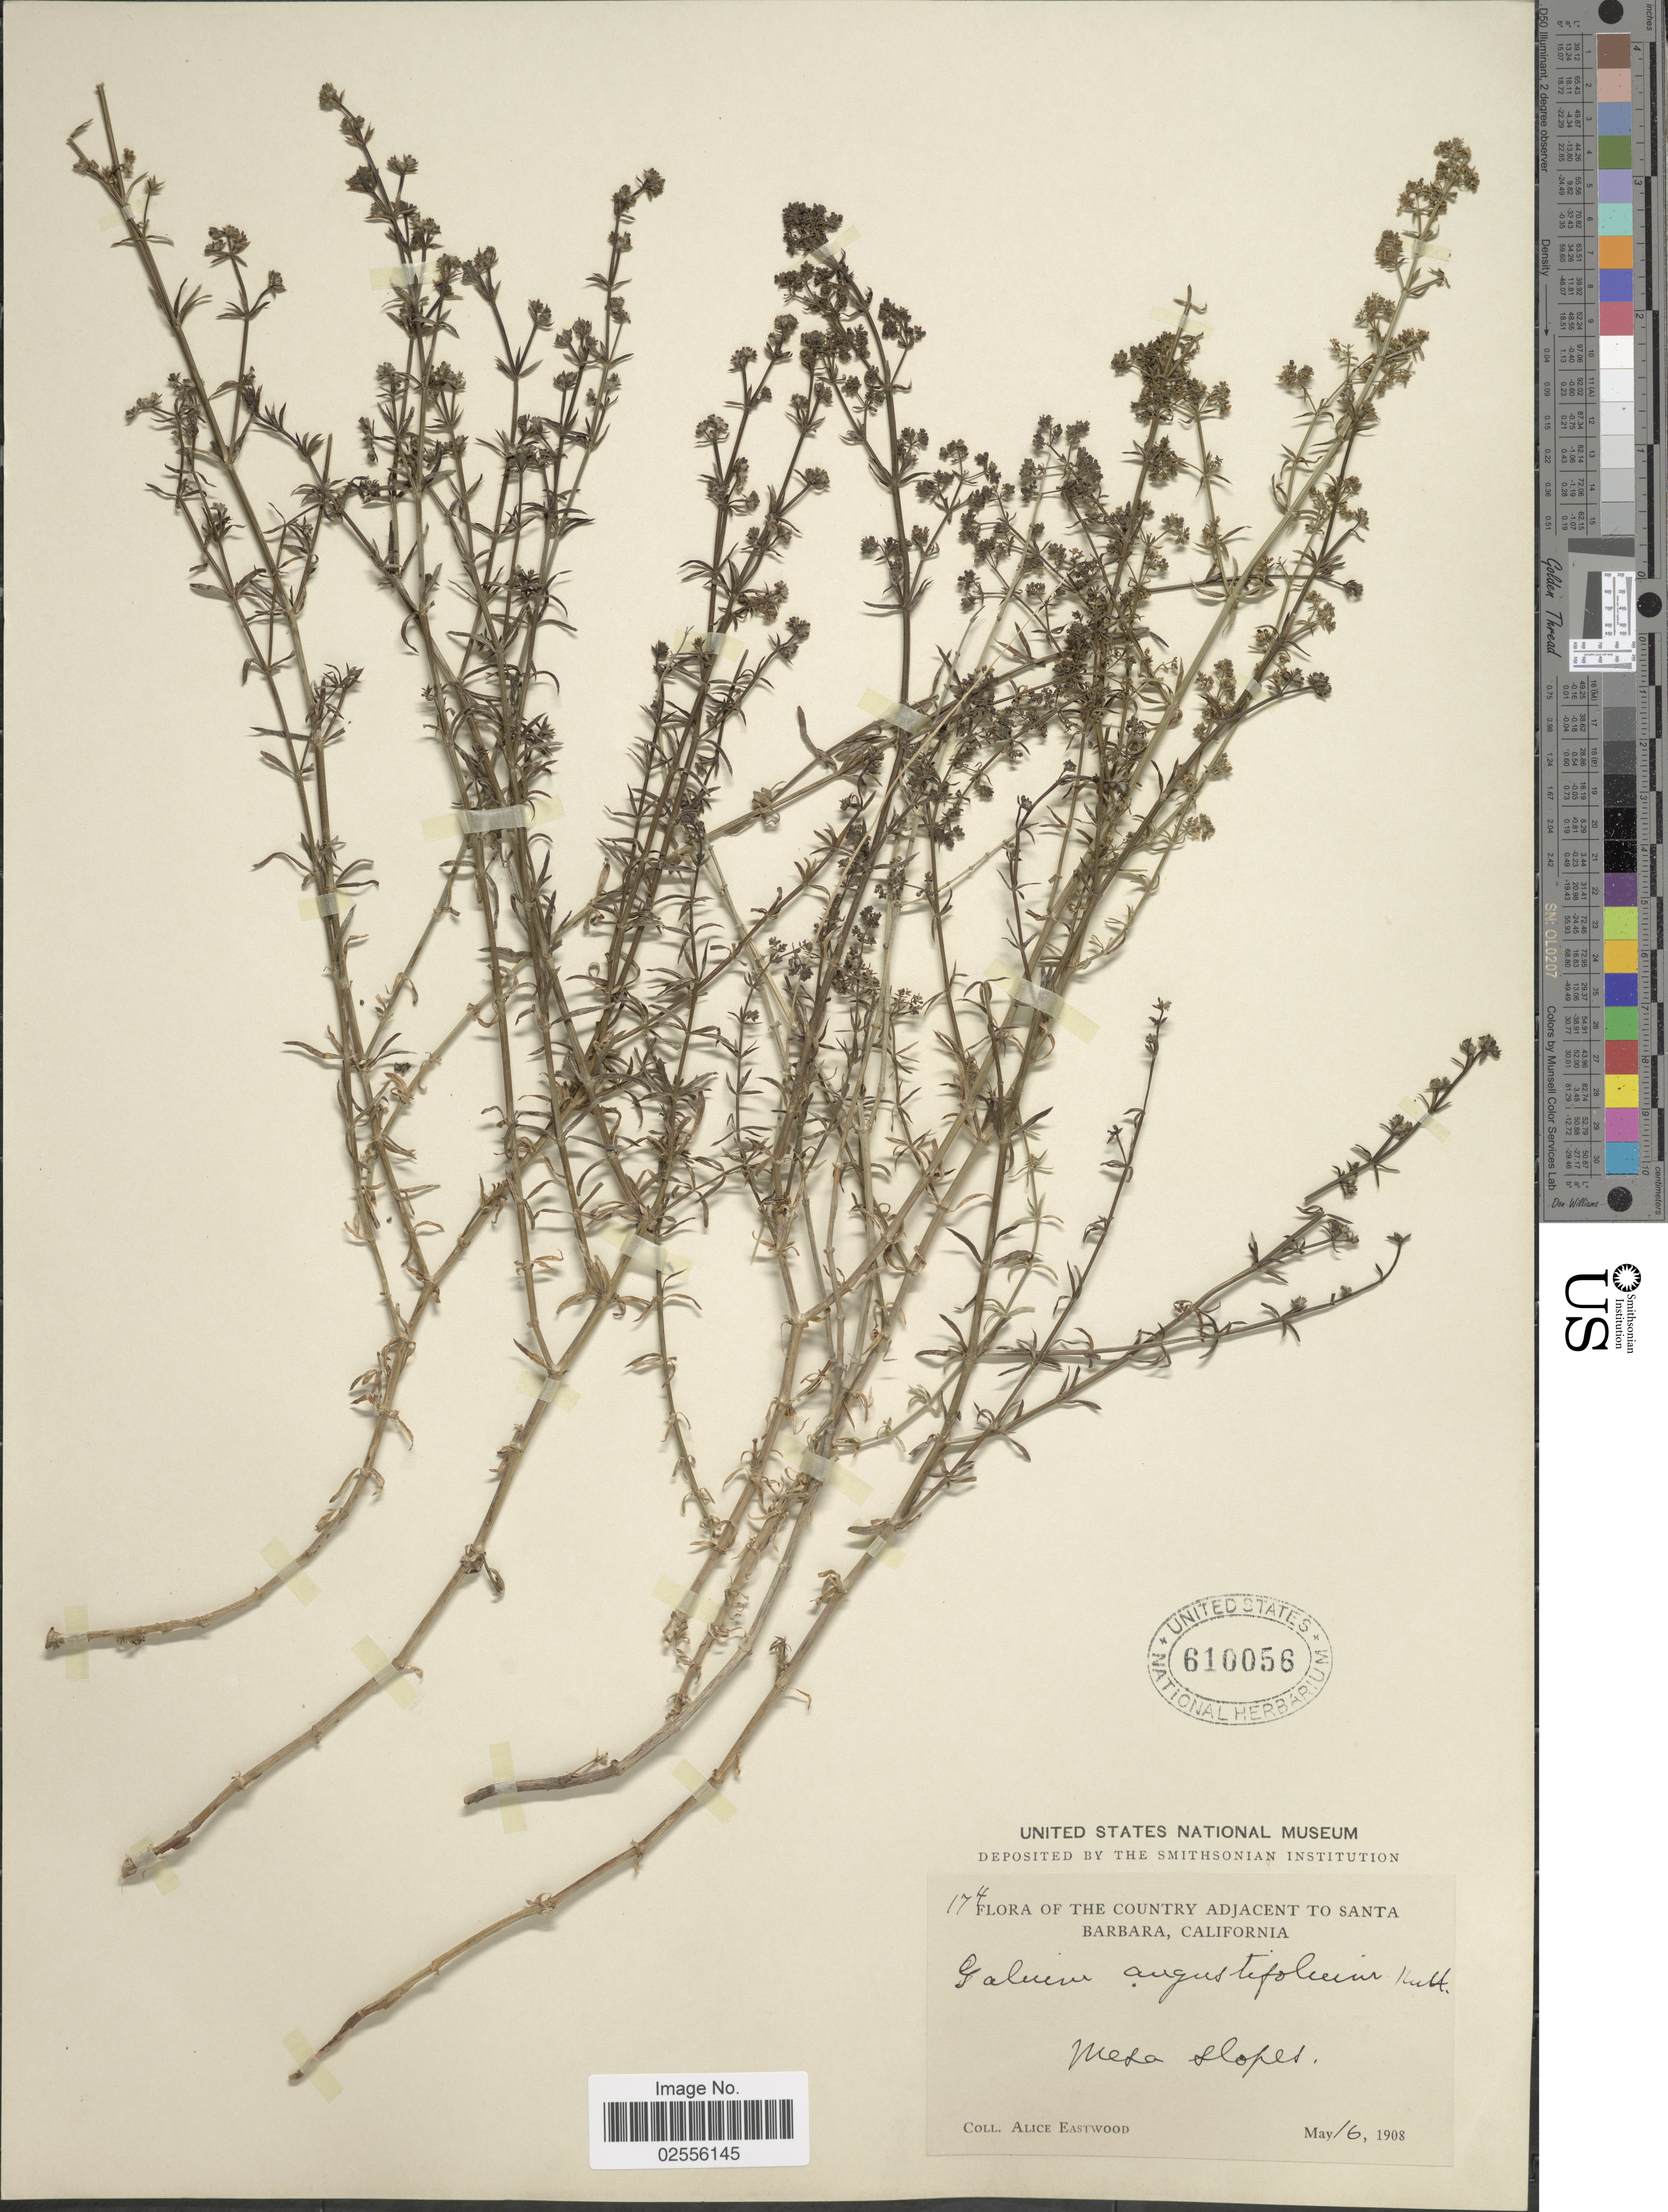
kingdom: Plantae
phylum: Tracheophyta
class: Magnoliopsida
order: Gentianales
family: Rubiaceae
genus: Galium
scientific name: Galium angustifolium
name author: Nutt.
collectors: A. Eastwood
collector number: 174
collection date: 1908-05-16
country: United States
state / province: California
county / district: Santa Barbara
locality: The Country Adjacent to Santa Barbara, Mesa slopes.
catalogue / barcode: US 610056